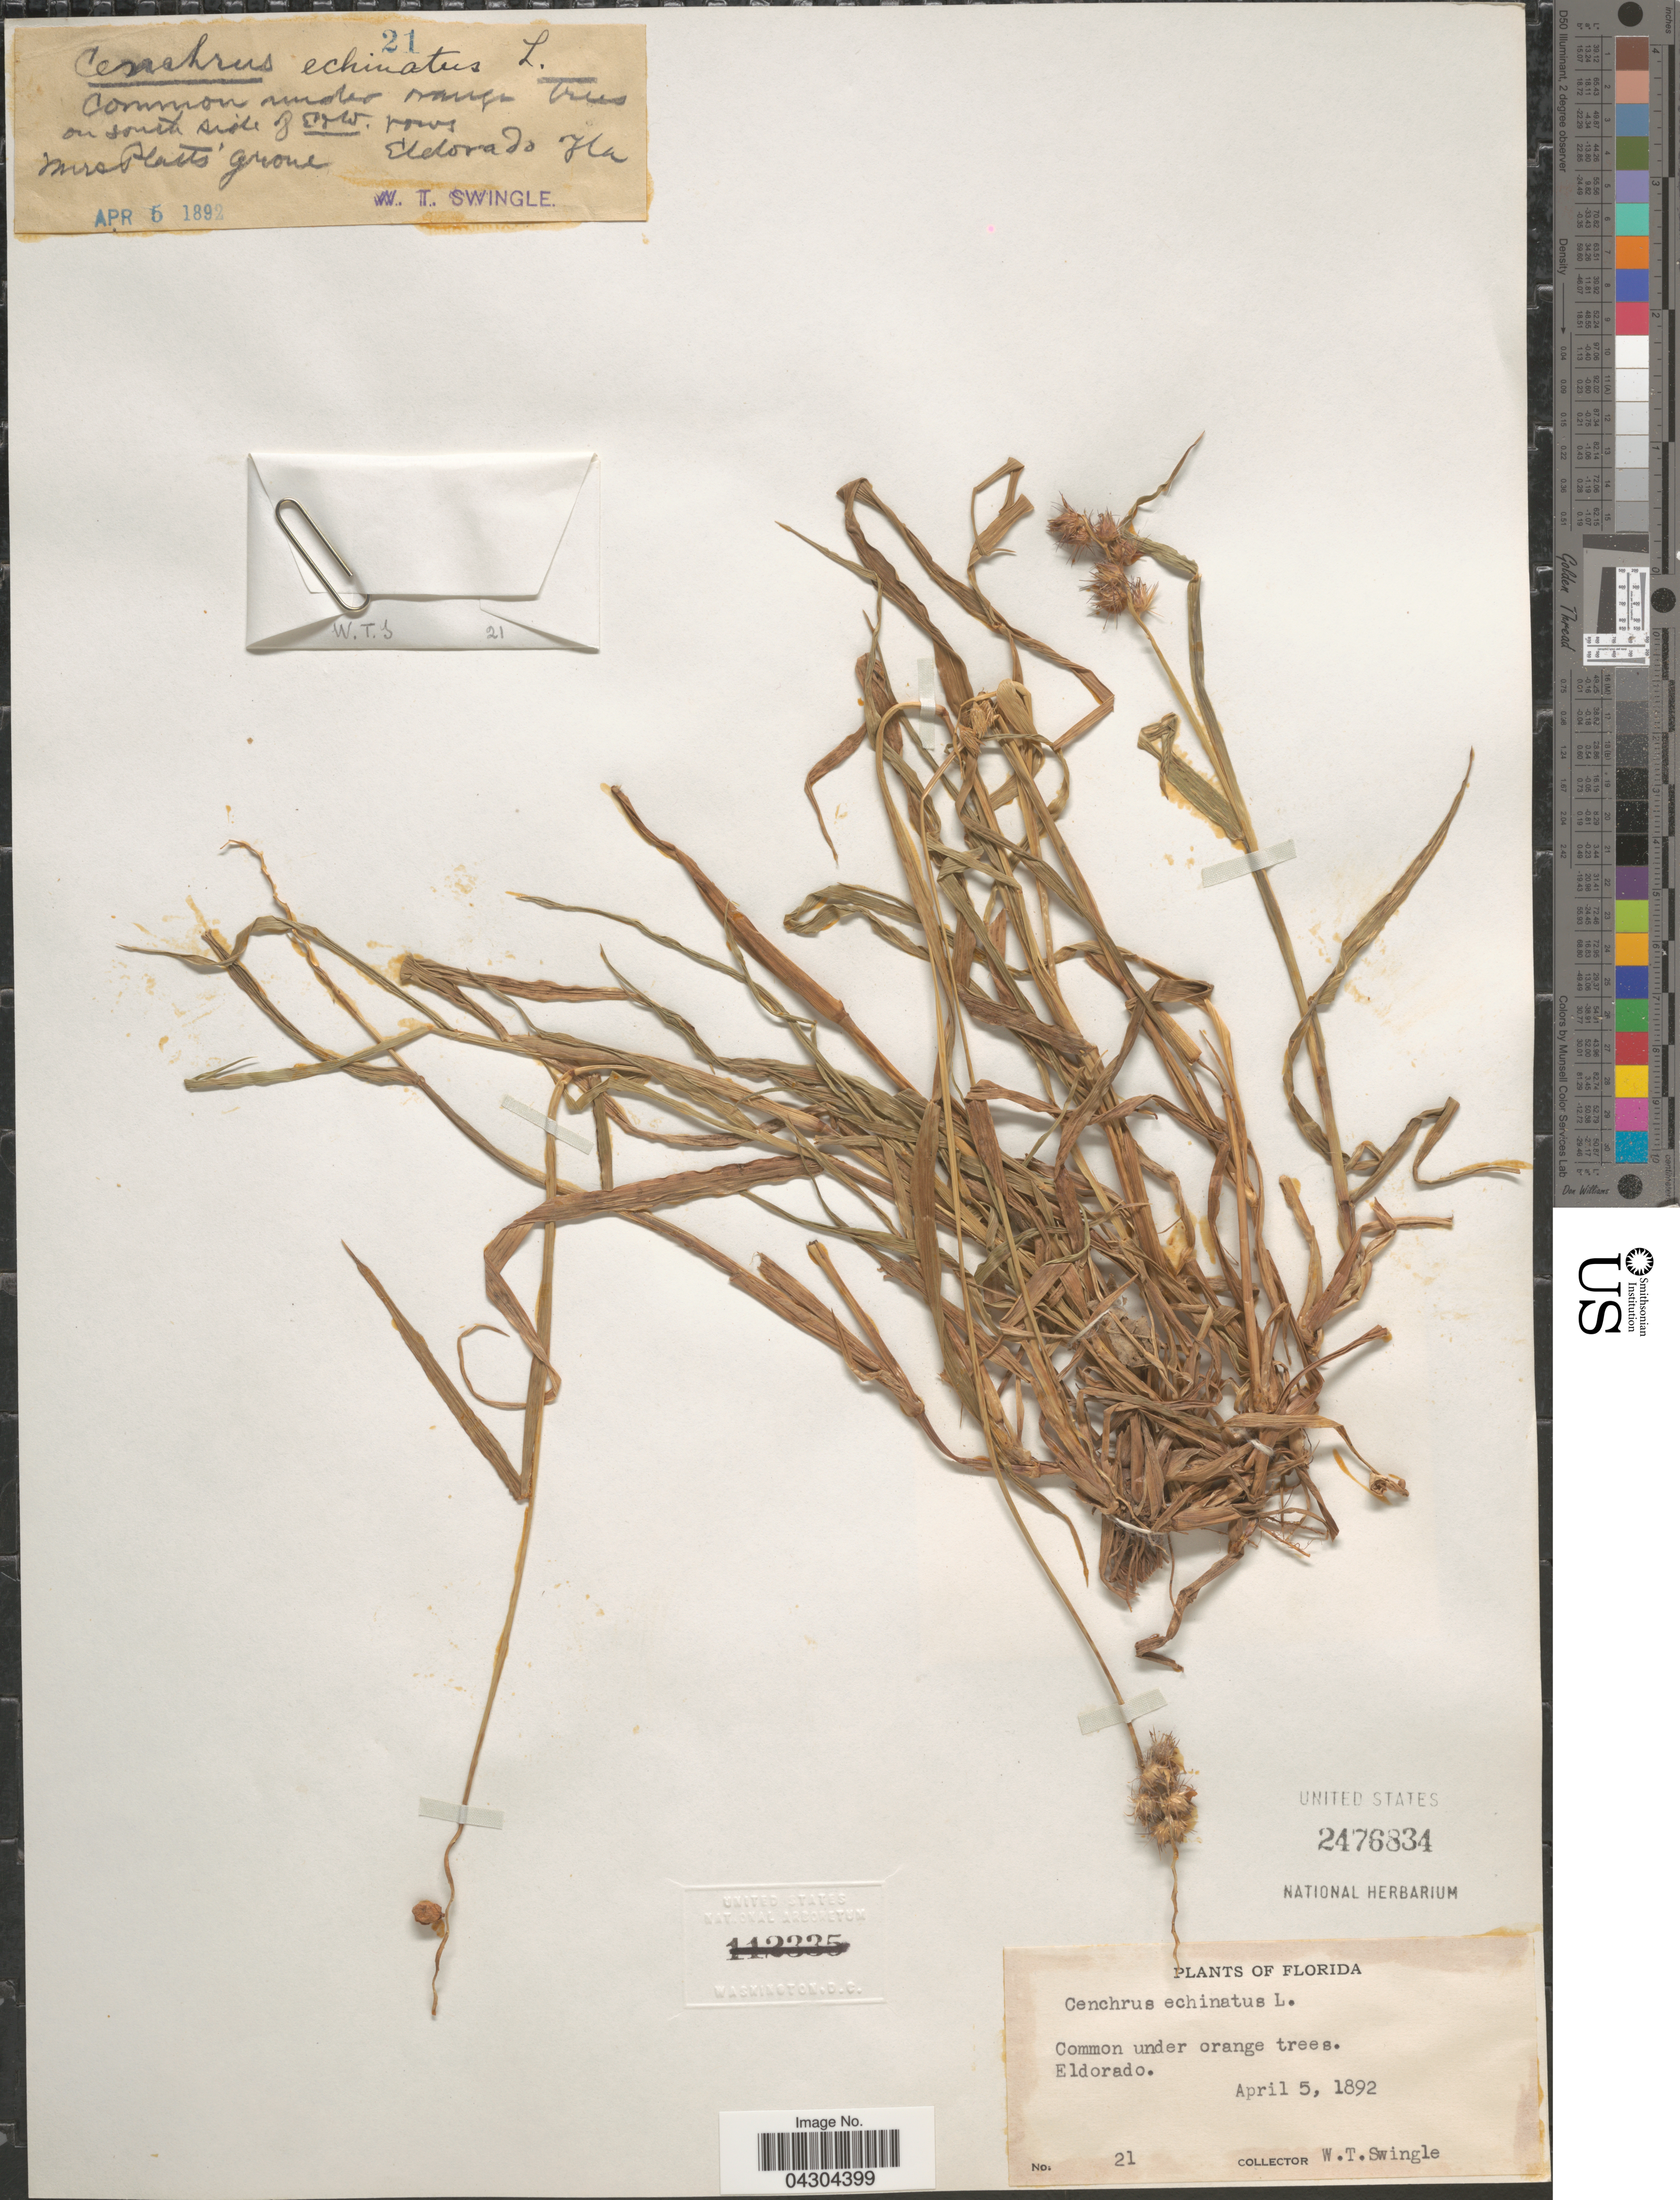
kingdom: Plantae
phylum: Tracheophyta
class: Liliopsida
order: Poales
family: Poaceae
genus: Cenchrus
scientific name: Cenchrus echinatus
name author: L.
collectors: W. T. Swingle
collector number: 21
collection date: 1892-04-05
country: United States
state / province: Florida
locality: Common under orange trees. Eldorado.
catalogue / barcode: US 2476834